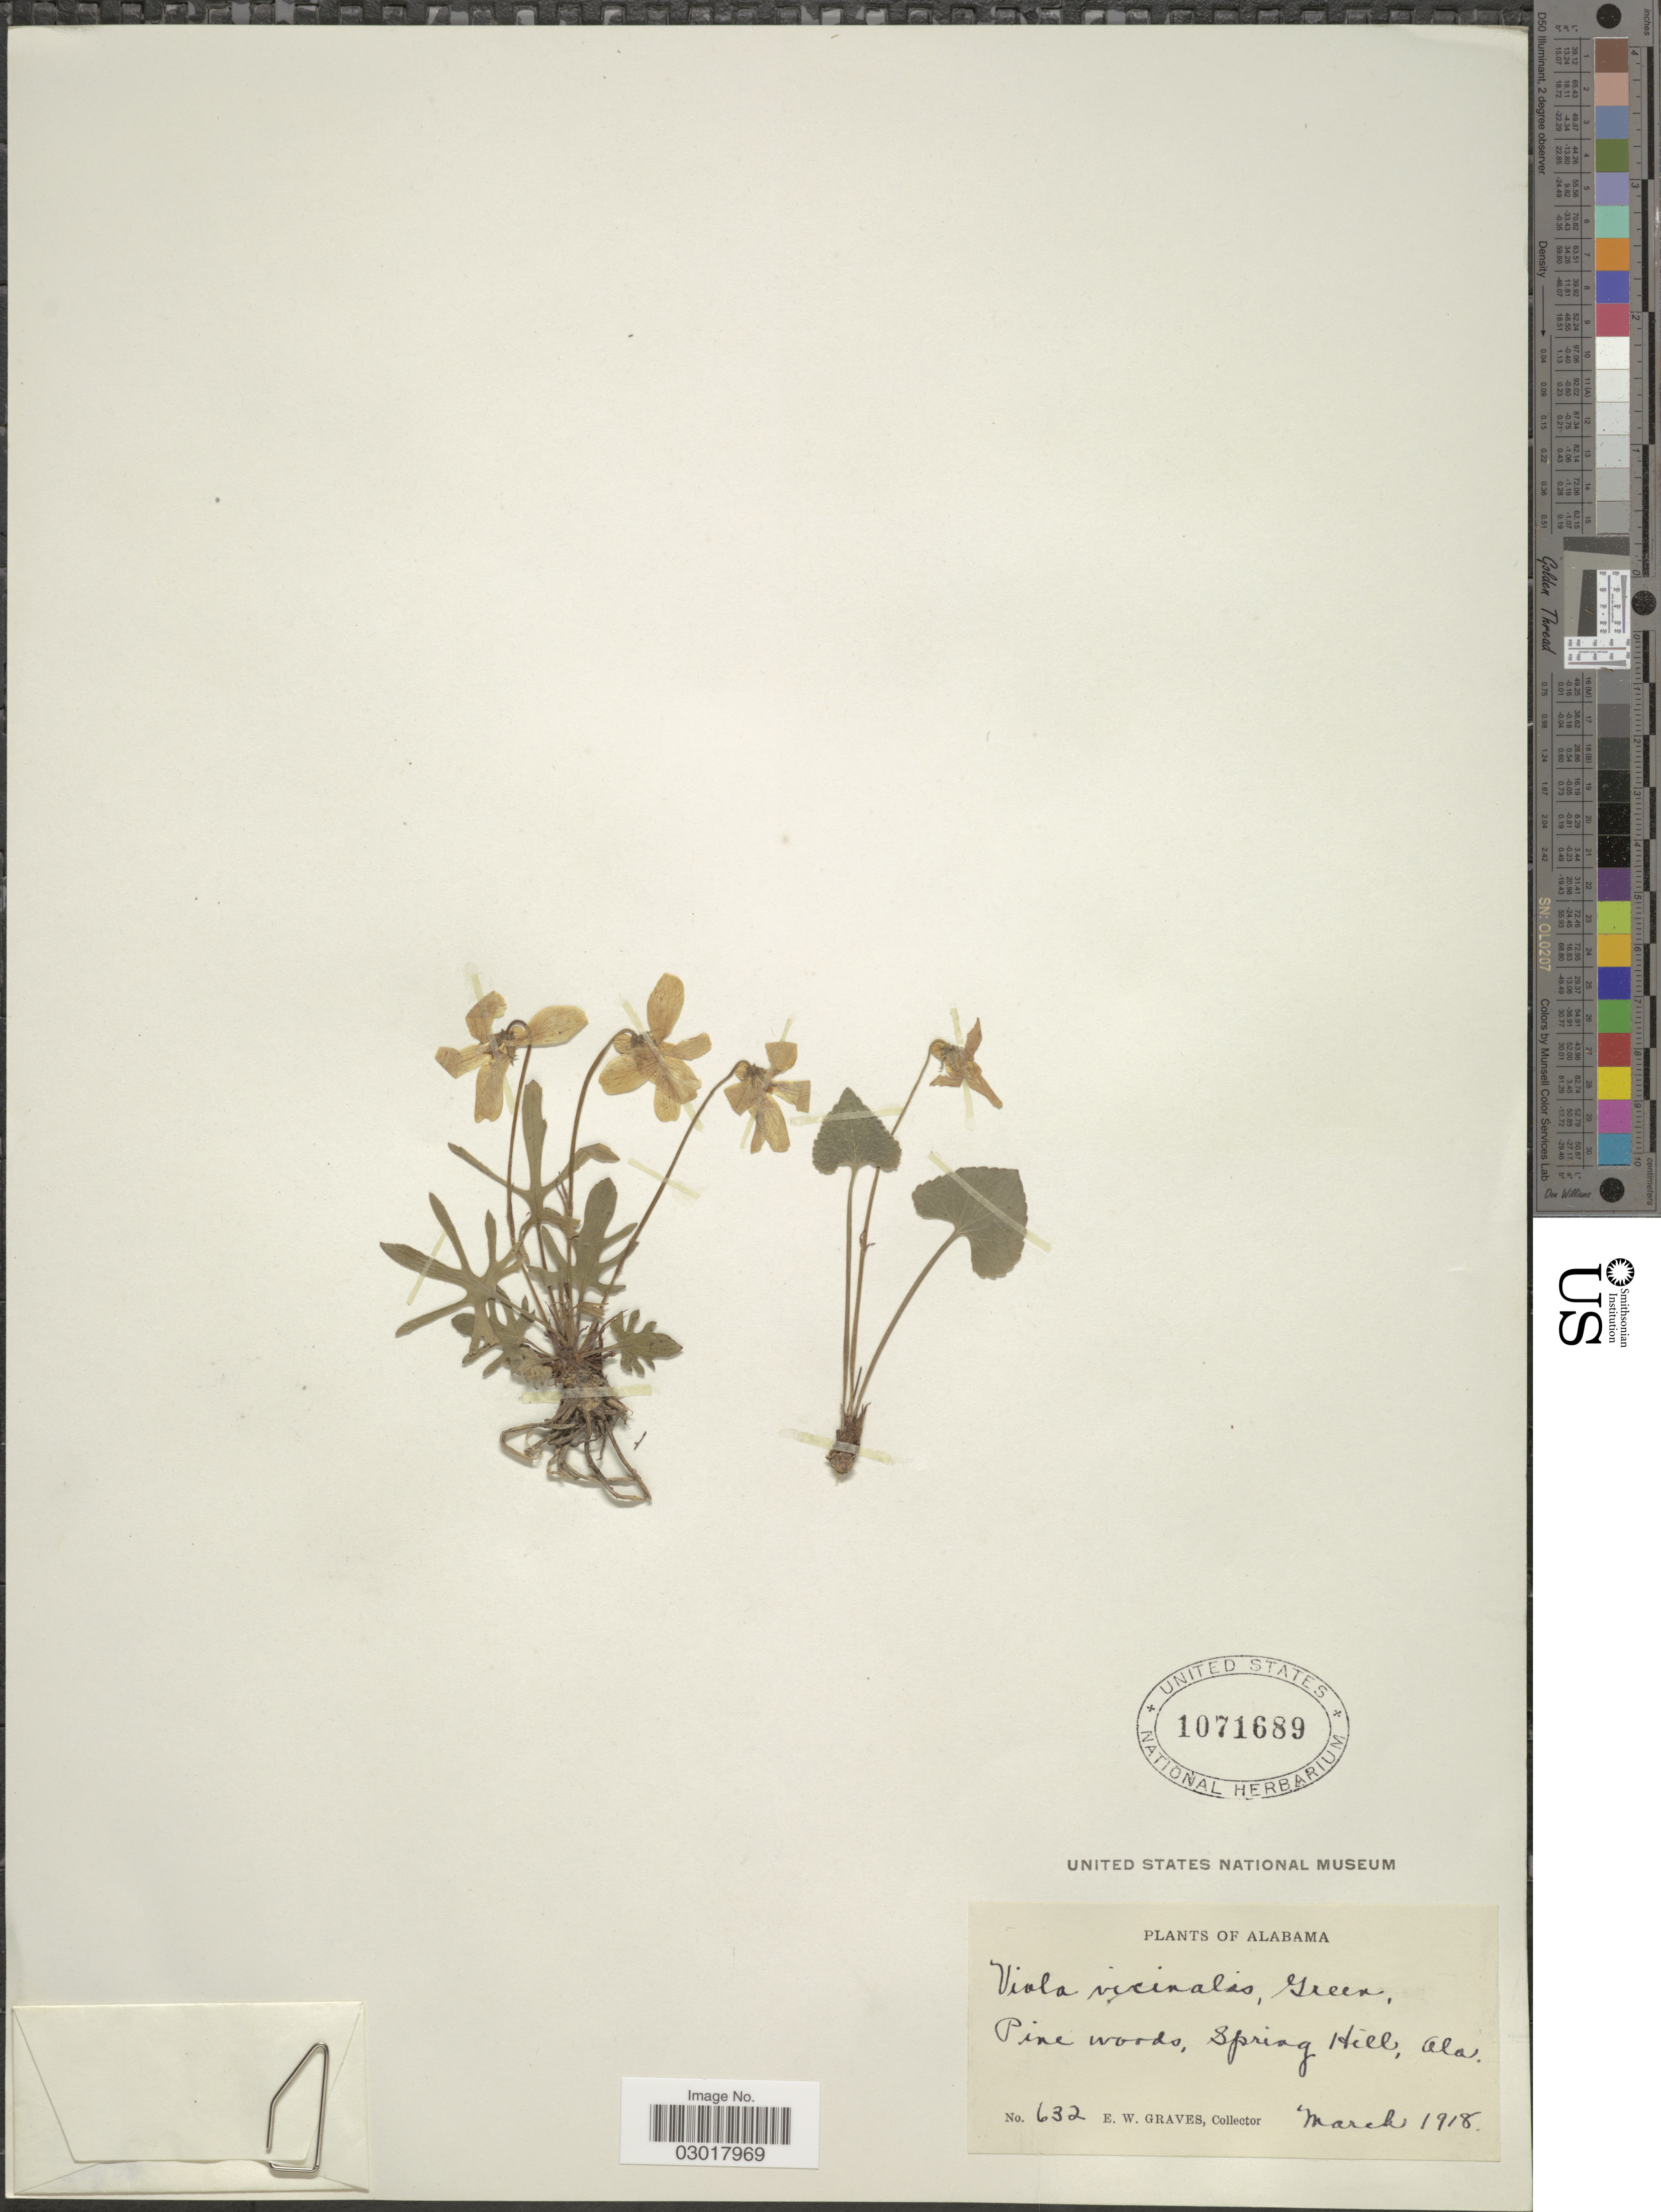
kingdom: Plantae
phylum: Tracheophyta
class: Magnoliopsida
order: Malpighiales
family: Violaceae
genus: Viola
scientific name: Viola vicinalis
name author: Greene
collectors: E. Graves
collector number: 632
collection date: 1918-03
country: United States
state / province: Alabama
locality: Spring Hill, Ala.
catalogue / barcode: US 1071689